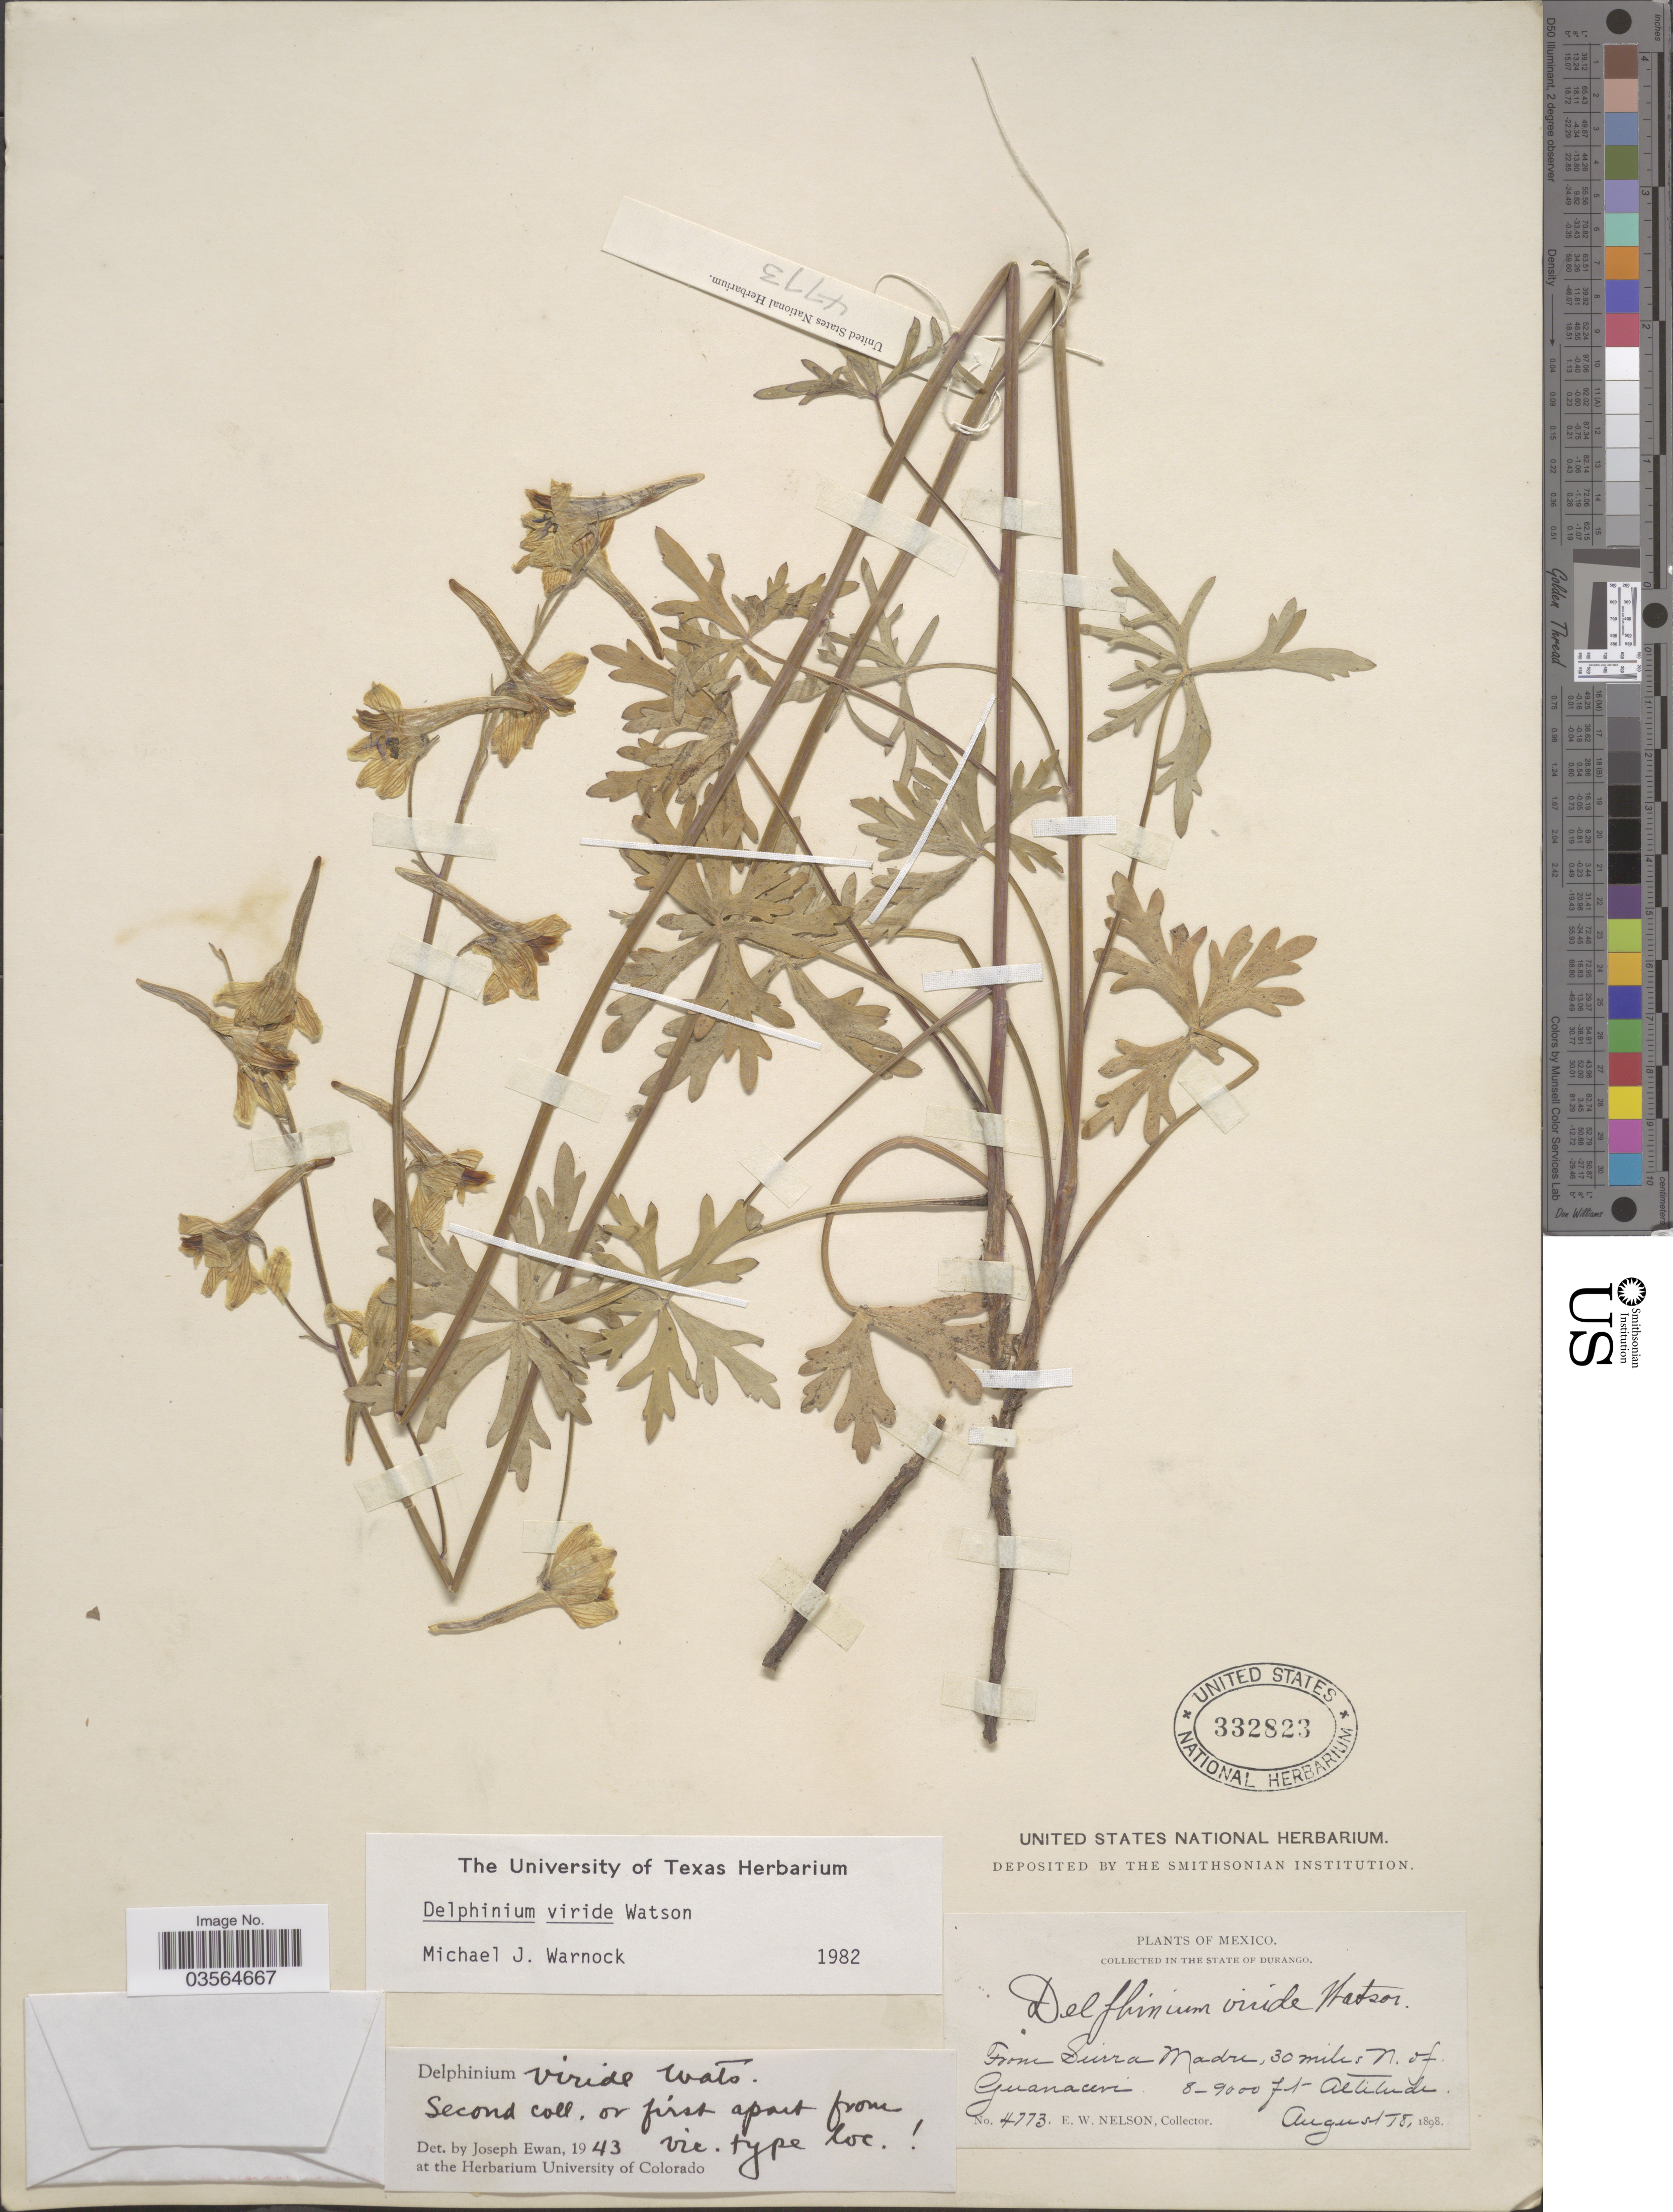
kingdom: Plantae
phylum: Tracheophyta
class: Magnoliopsida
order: Ranunculales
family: Ranunculaceae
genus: Delphinium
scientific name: Delphinium viride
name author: S. Watson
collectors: E. W. Nelson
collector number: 4773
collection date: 1898-08-18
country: Mexico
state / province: Durango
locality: From Sierra Madre, 30 miles N. of Guanacevi.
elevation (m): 2438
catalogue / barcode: US 332823